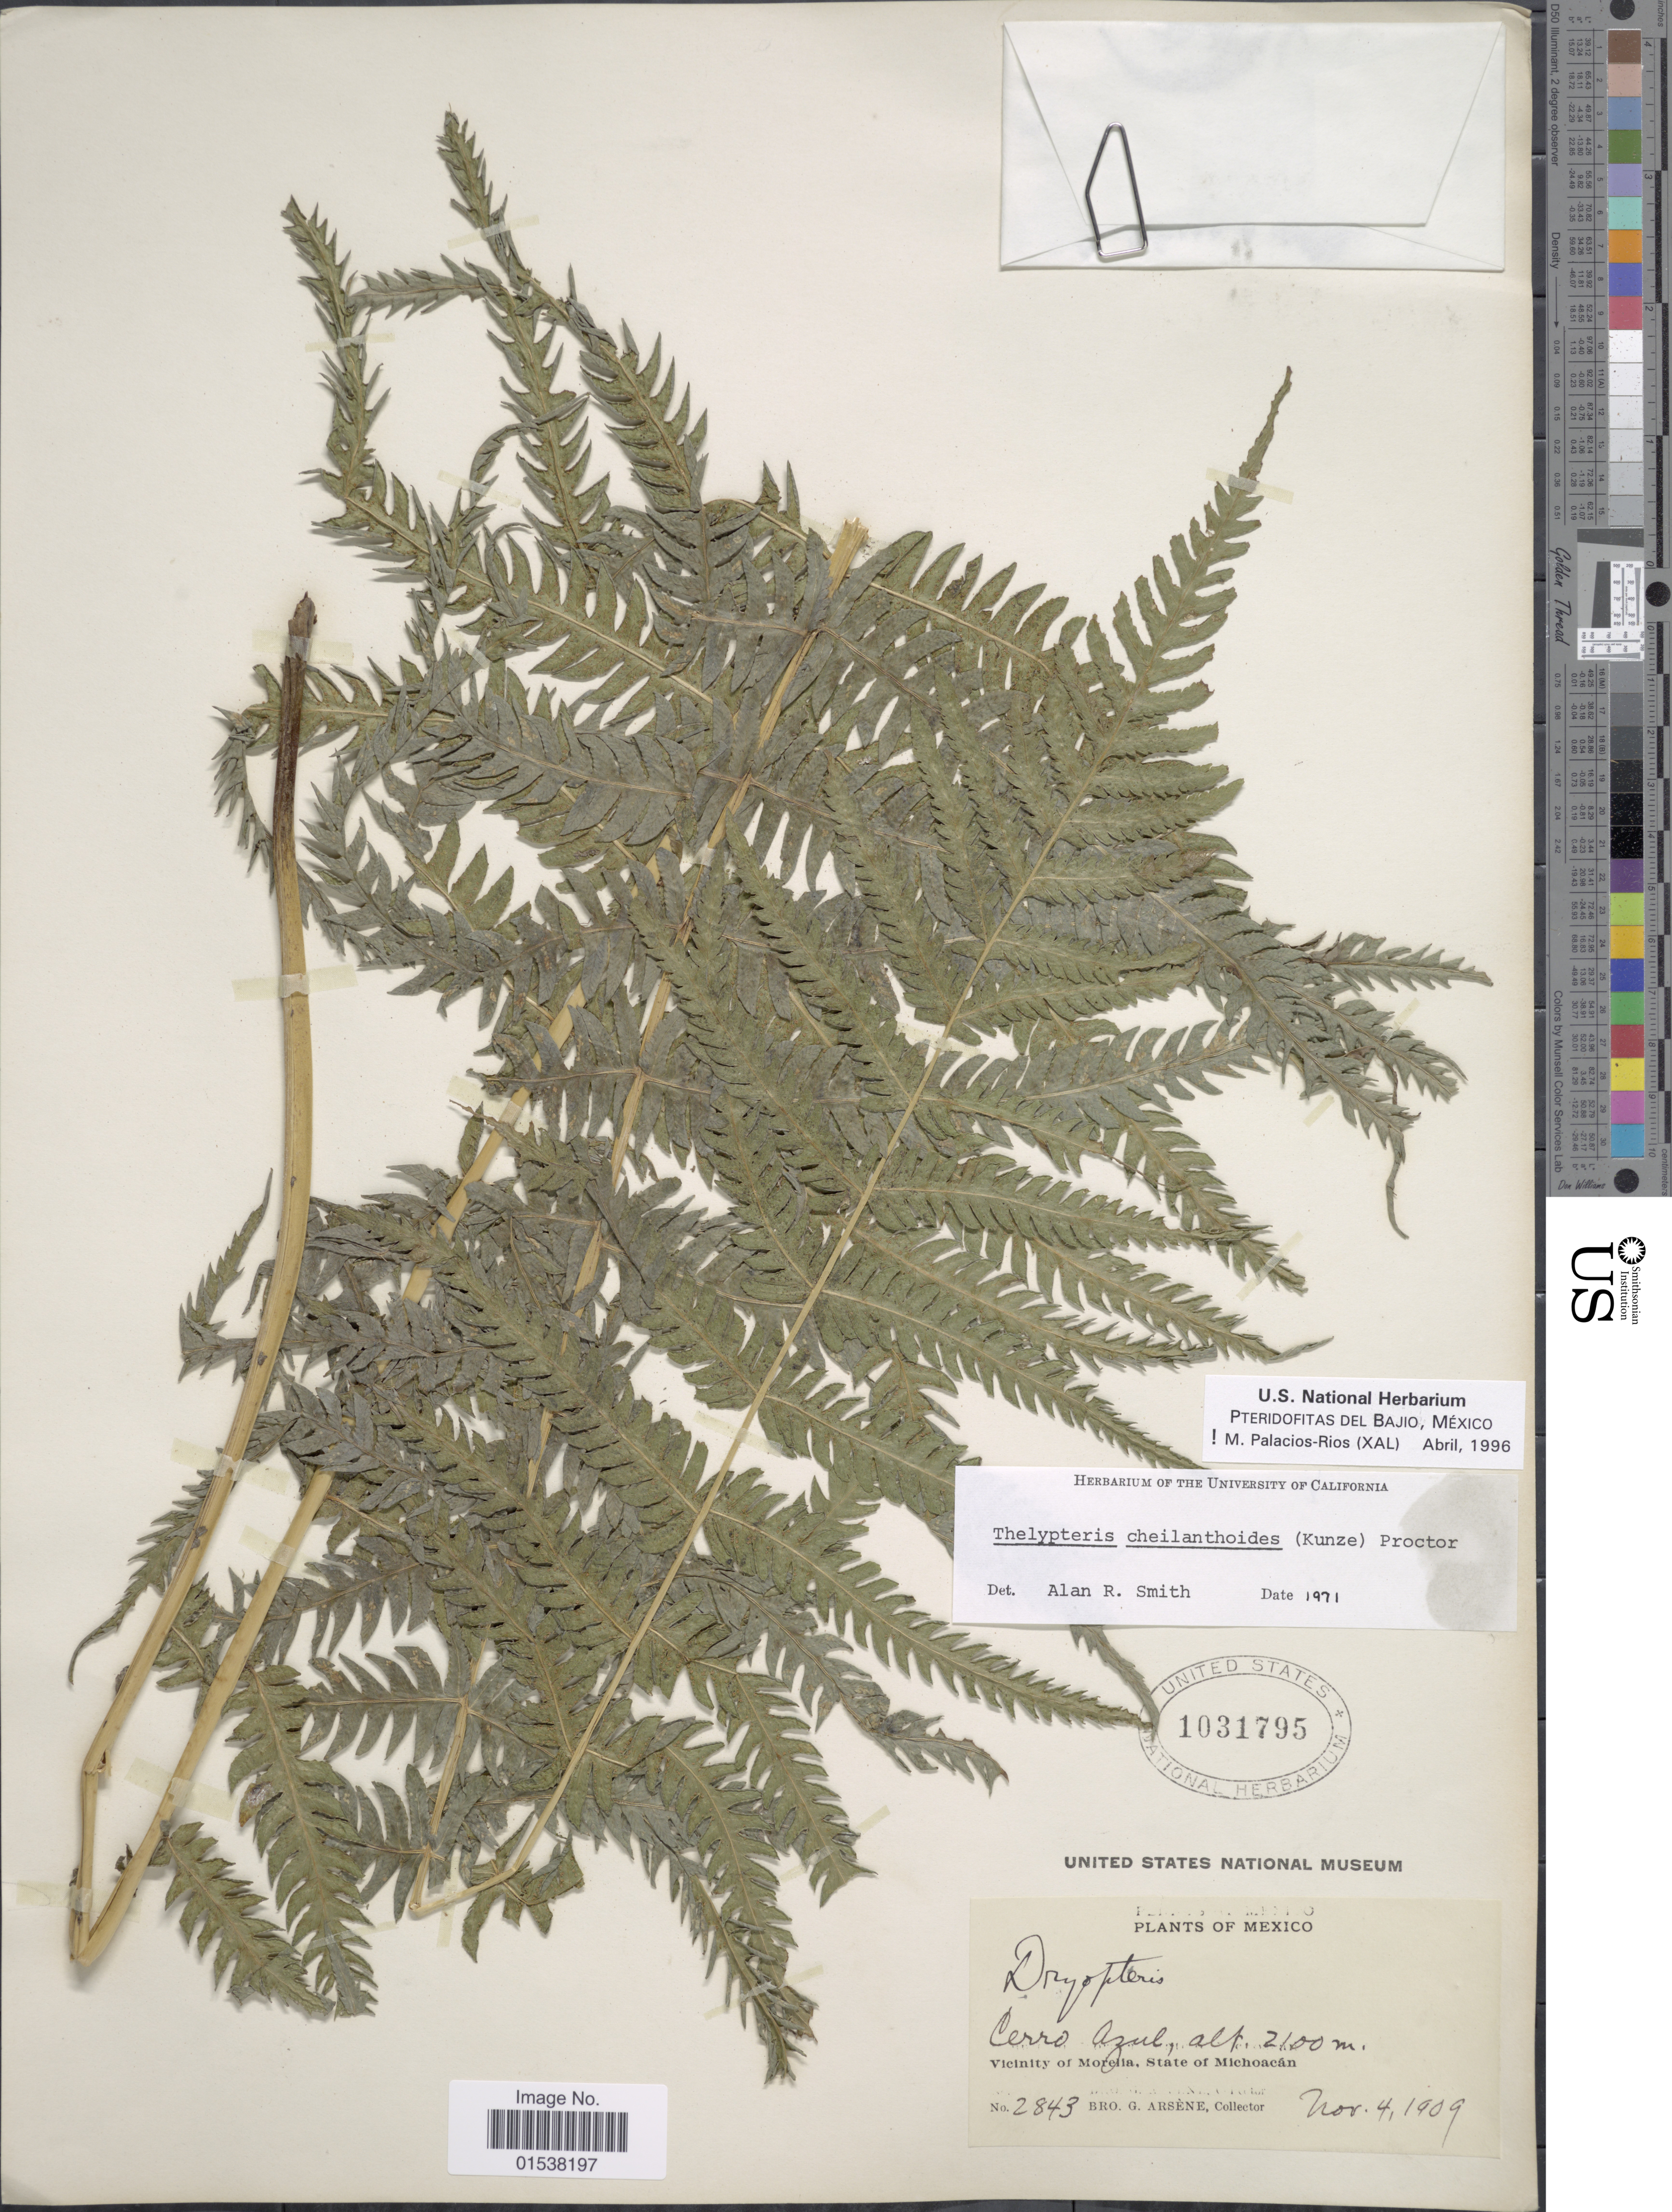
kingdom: Plantae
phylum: Tracheophyta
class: Polypodiopsida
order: Polypodiales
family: Thelypteridaceae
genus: Amauropelta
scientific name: Amauropelta cheilanthoides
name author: (Kunze) Á. Löve & D. Löve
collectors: Bro. G. Arsène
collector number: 2843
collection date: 1909-11-04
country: Mexico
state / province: Michoacán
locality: Cerro Azul, Vicinity of Morelia, State of Michoacan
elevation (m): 2100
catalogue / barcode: US 1031795